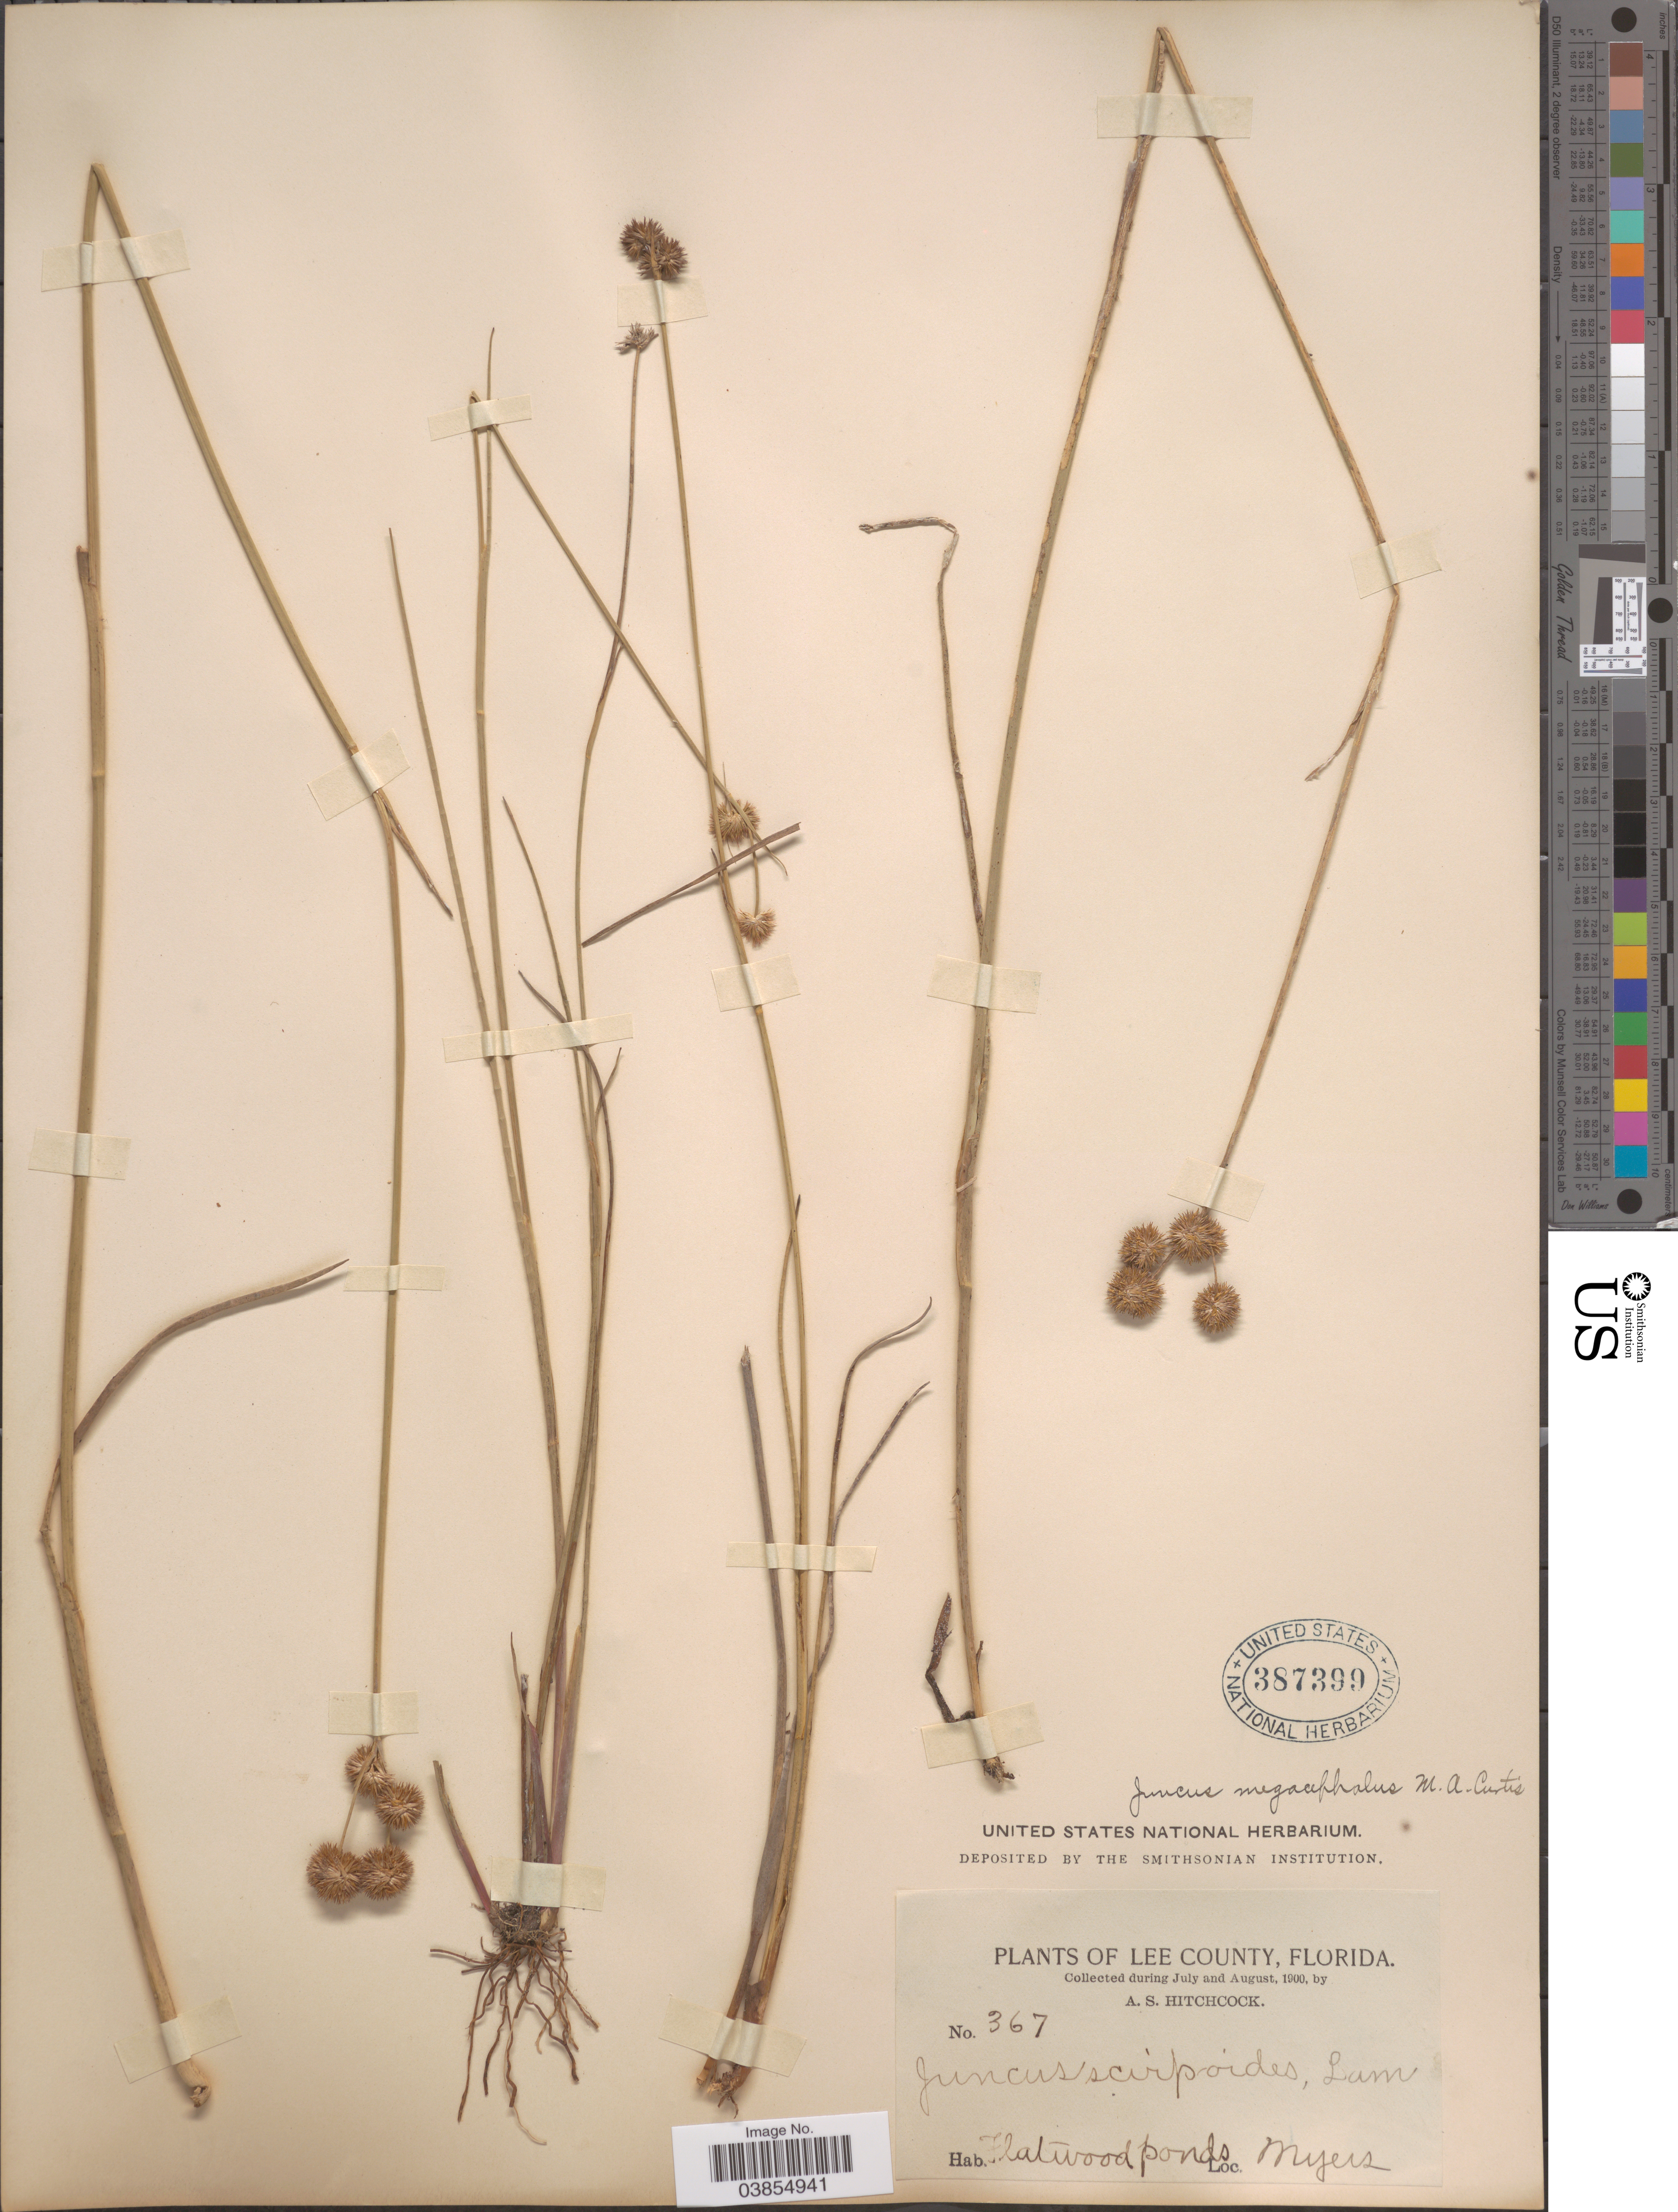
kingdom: Plantae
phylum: Tracheophyta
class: Liliopsida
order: Poales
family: Juncaceae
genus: Juncus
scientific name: Juncus megacephalus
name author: M.A. Curtis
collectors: A. S. Hitchcock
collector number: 367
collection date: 1900-07/1900-08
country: United States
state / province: Florida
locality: Lee County. Flatwood ponds. Myers.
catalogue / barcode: US 387399